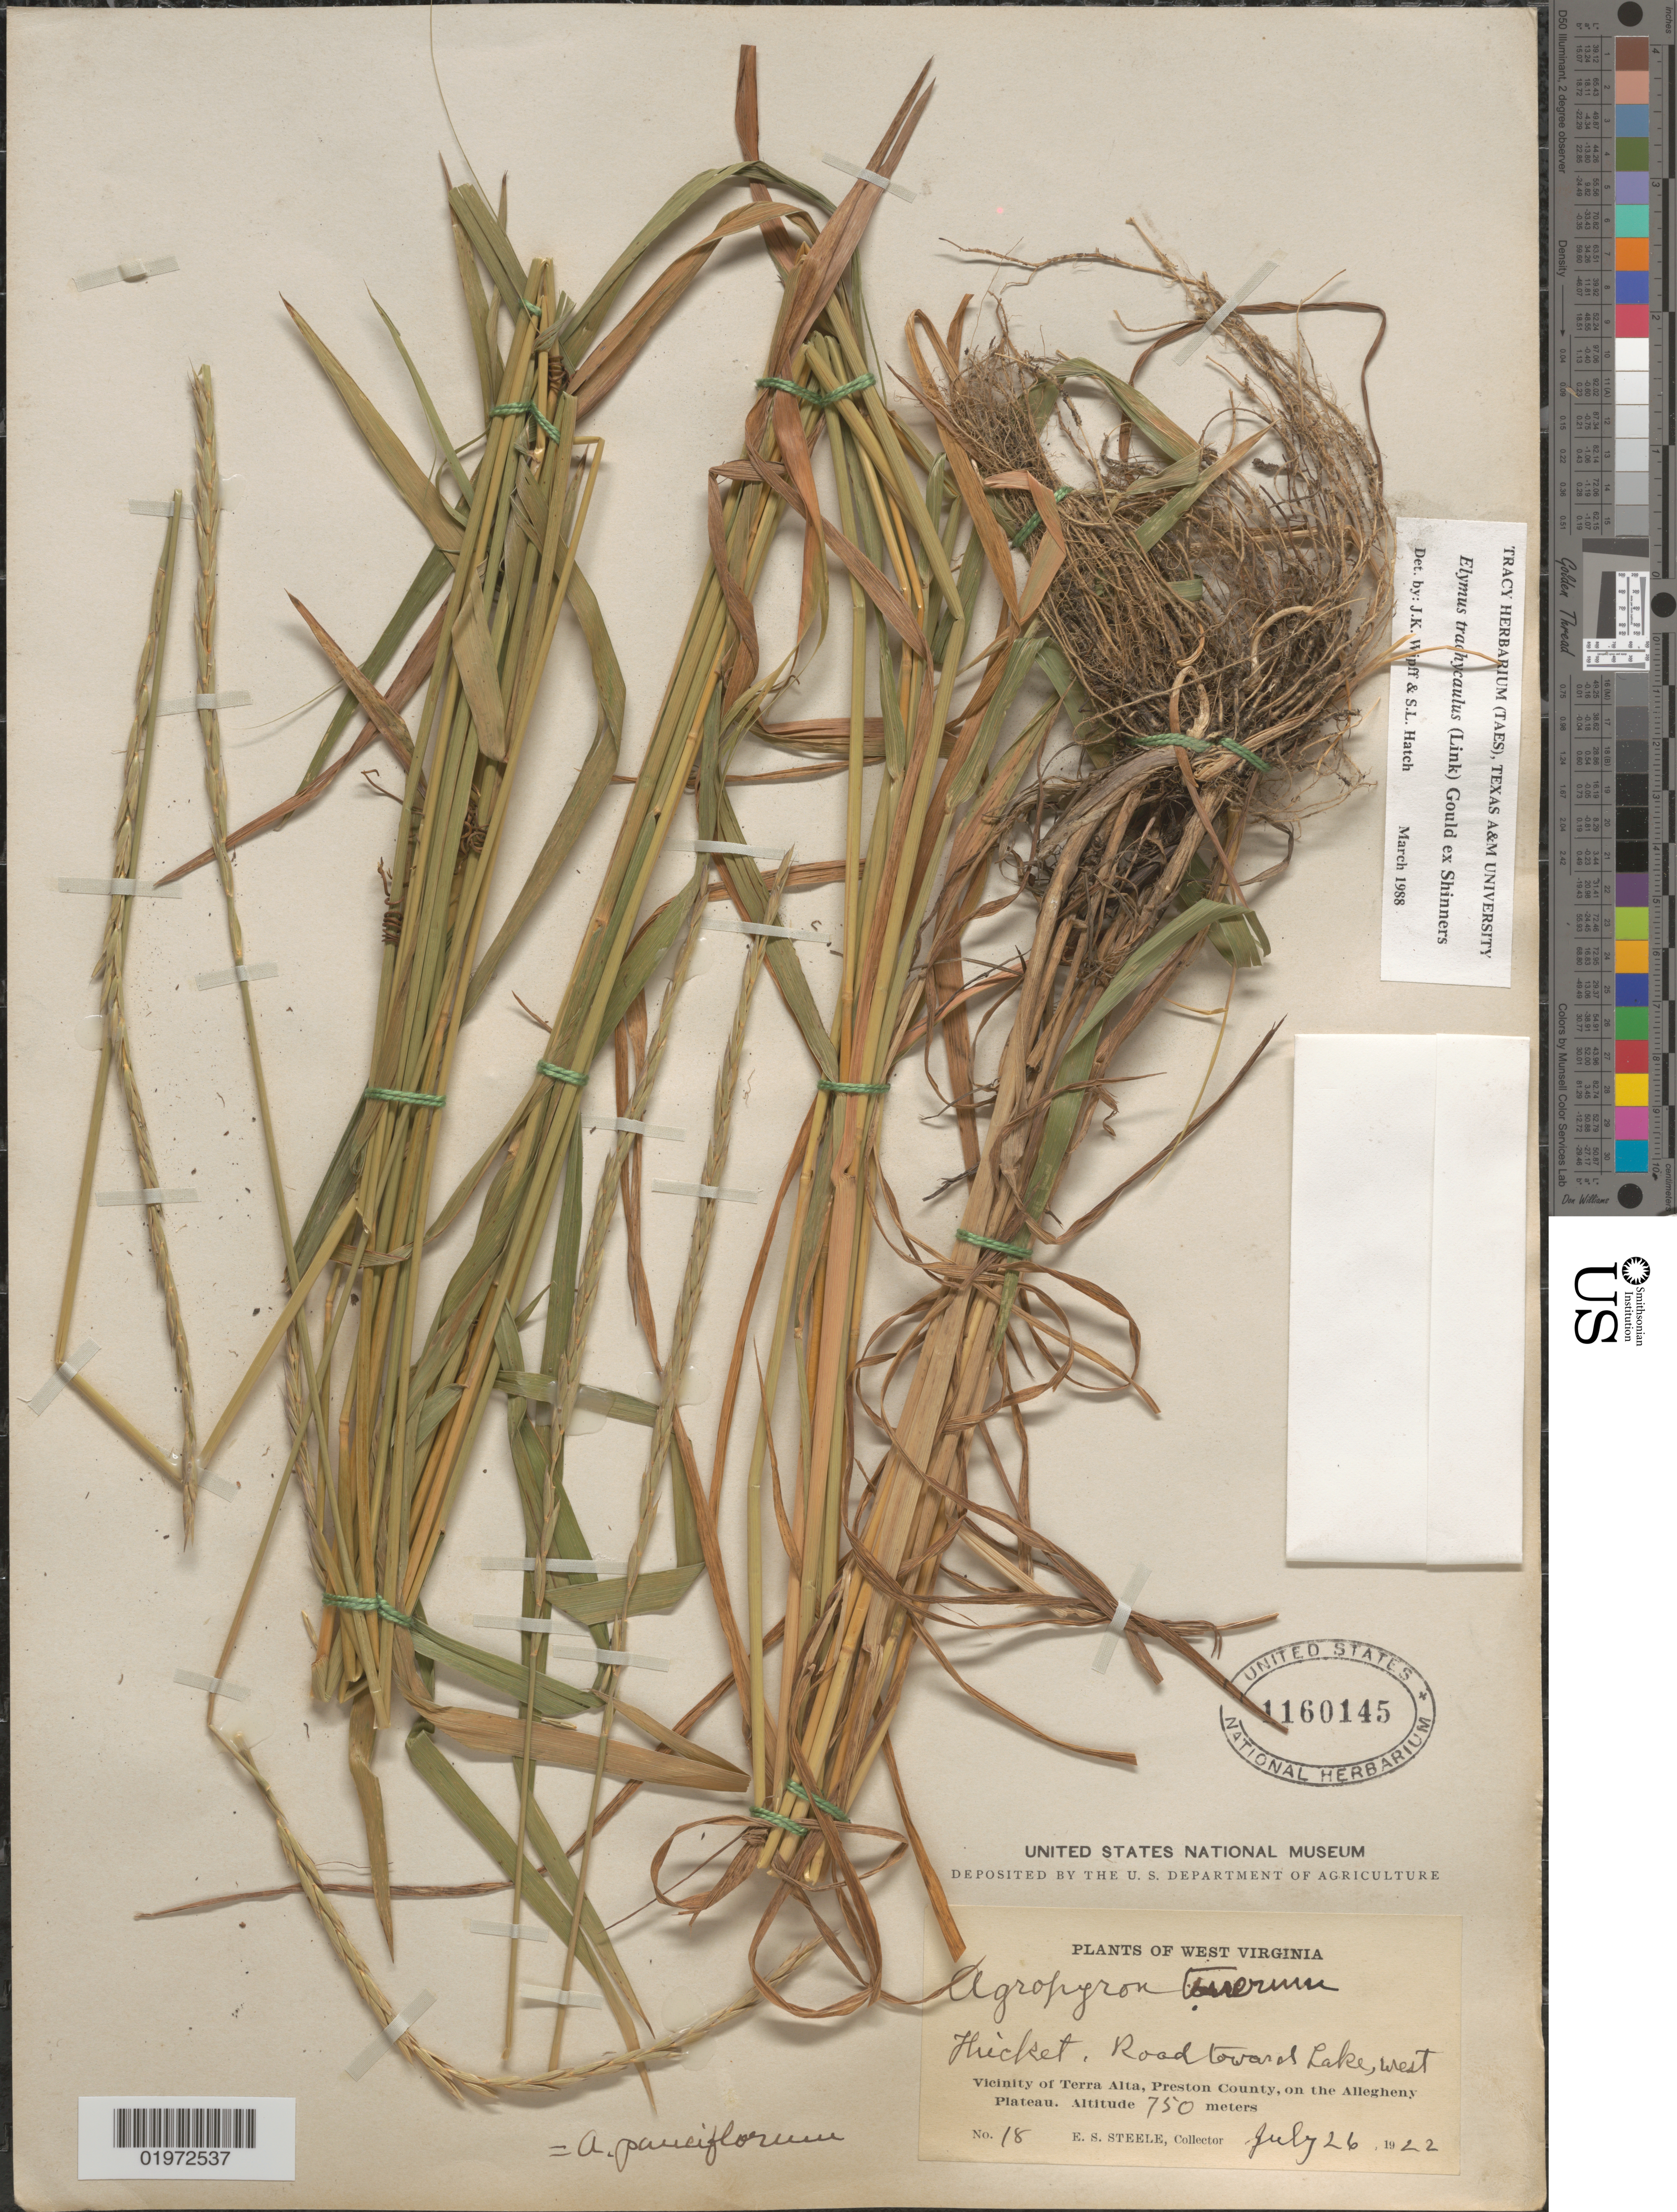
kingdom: Plantae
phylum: Tracheophyta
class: Liliopsida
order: Poales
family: Poaceae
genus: Elymus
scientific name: Elymus trachycaulus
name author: (Link) Gould ex Shinners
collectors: E. Steele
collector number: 18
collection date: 1922-07-26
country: United States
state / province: West Virginia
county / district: Preston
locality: Thicket, Road toward Lake, west Vicinity of Terra Alta, Preston County, on the Allegheny Plateau.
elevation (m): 750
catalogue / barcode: US 1160145